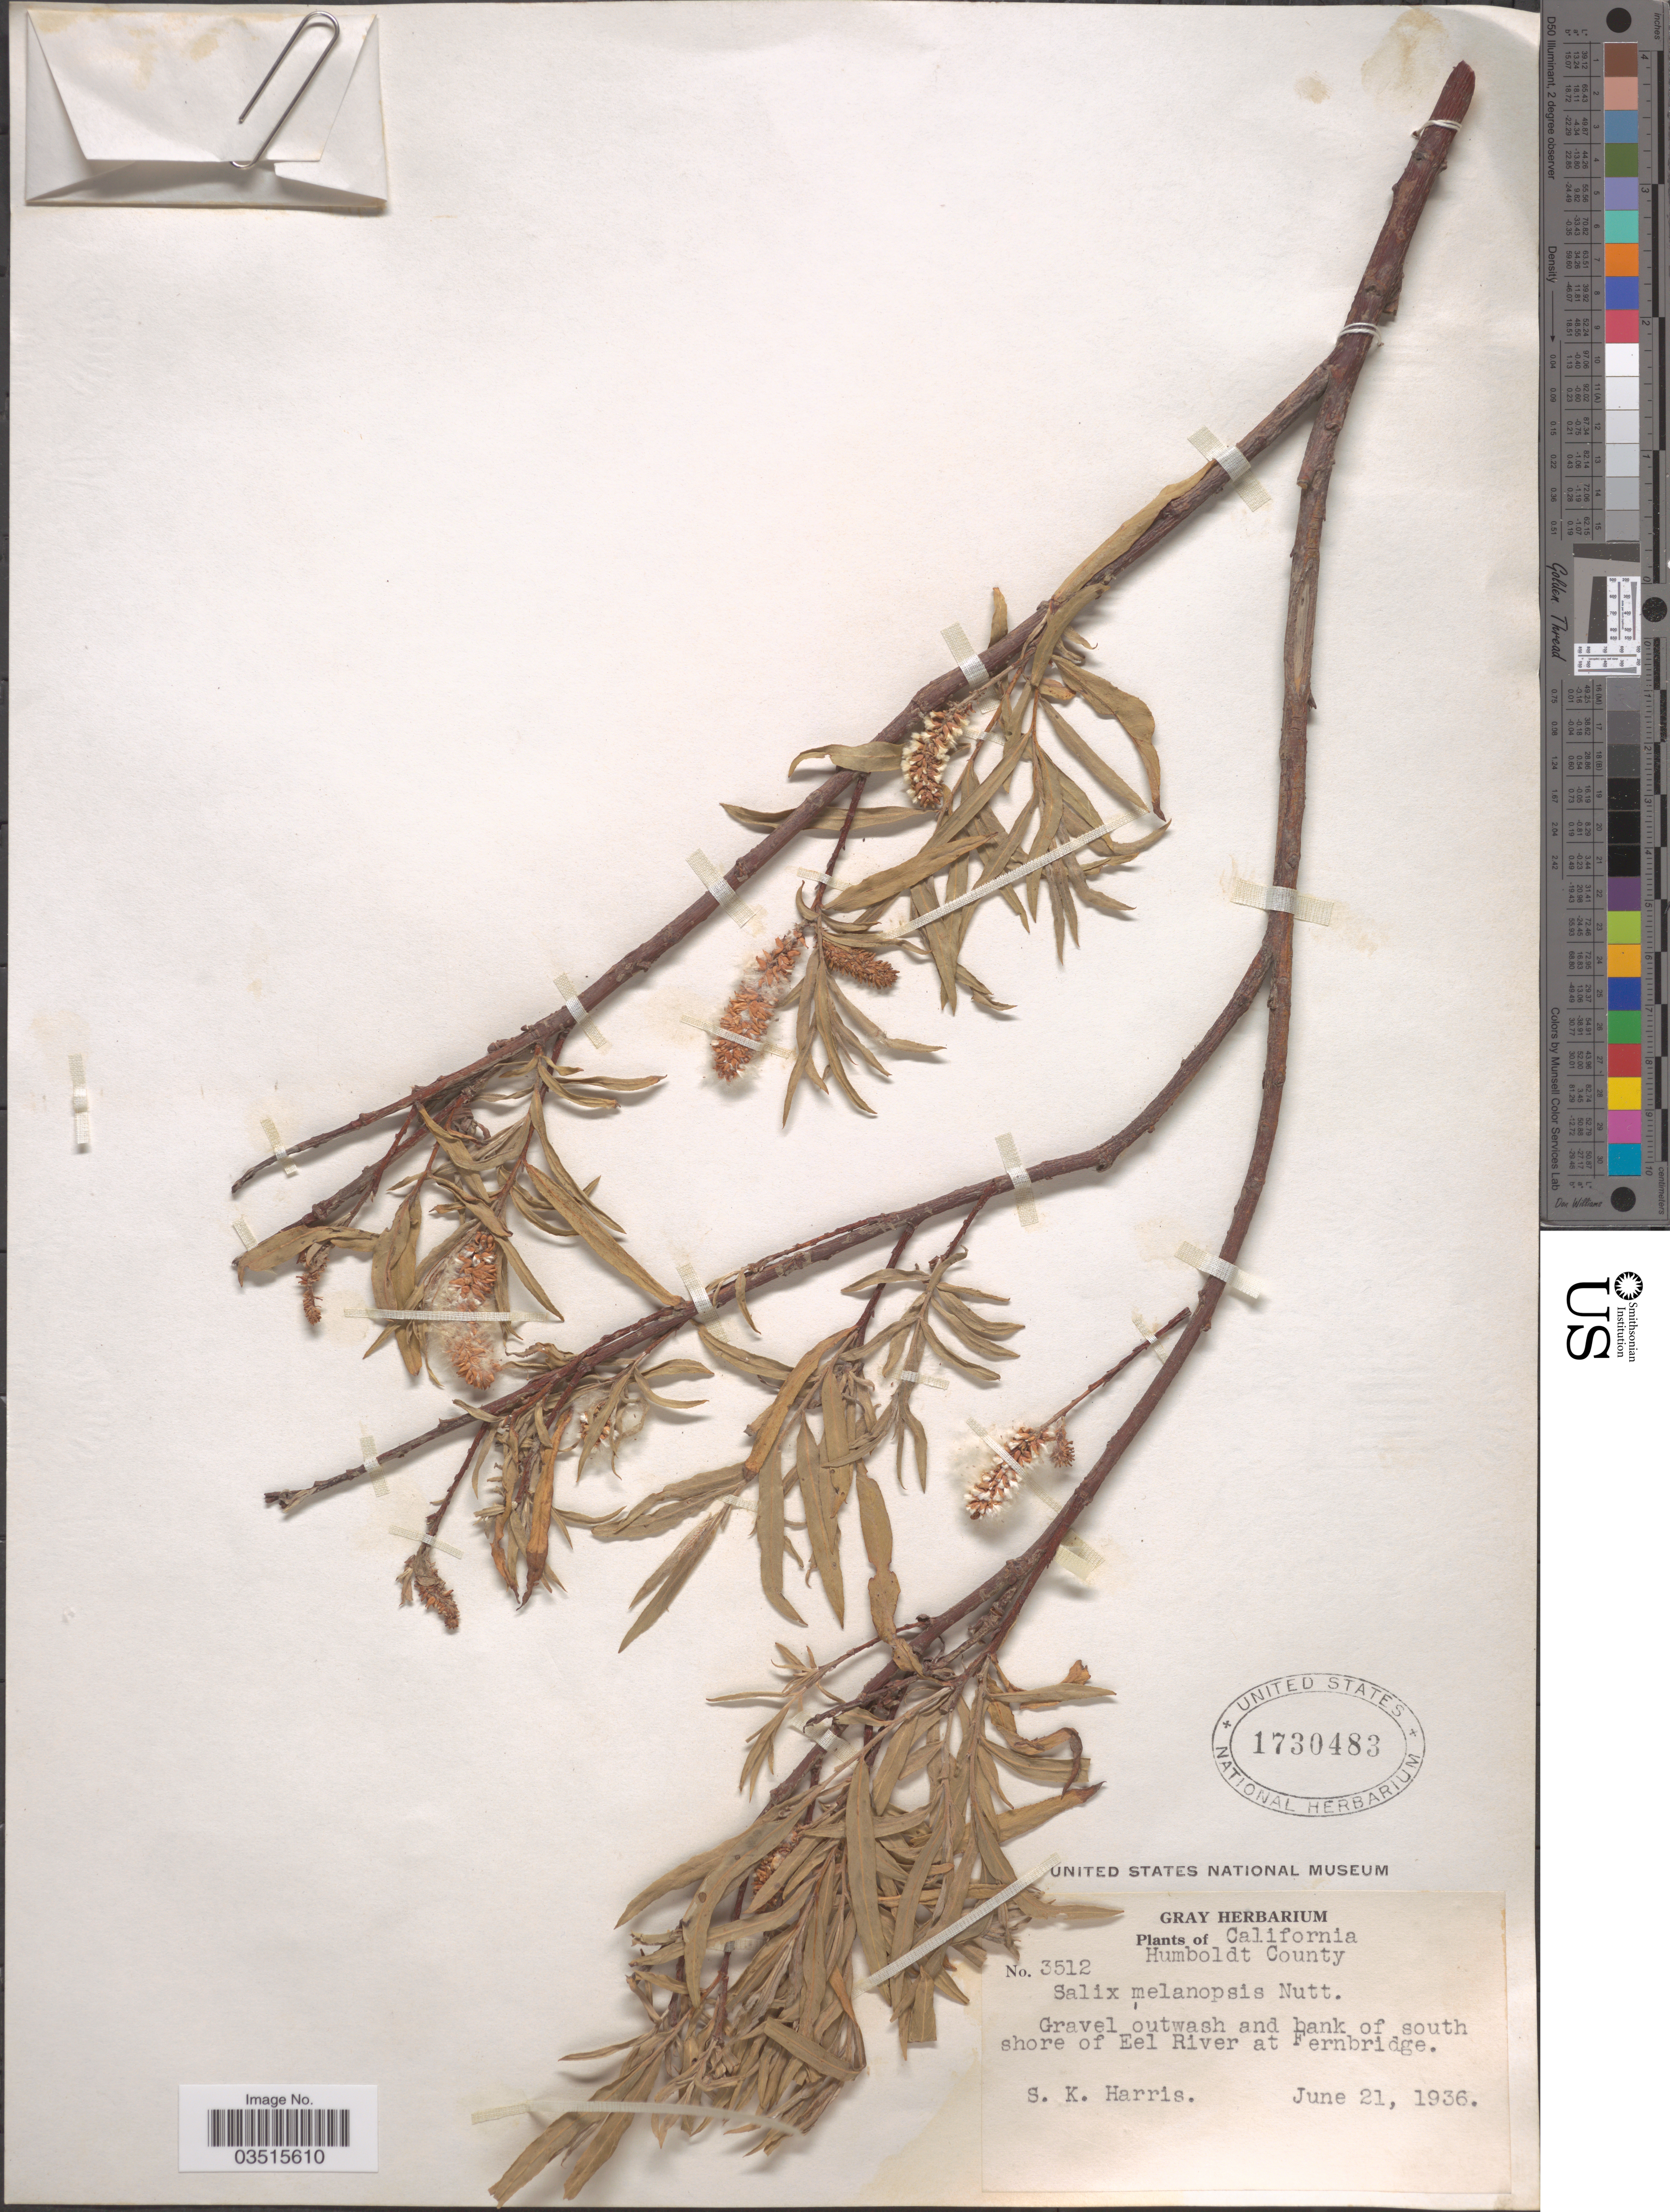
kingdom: Plantae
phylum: Tracheophyta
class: Magnoliopsida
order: Malpighiales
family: Salicaceae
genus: Salix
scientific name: Salix melanopsis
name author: Nutt.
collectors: S. K. Harris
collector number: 3512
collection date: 1936-06-21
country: United States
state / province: California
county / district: Humboldt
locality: Humboldt County. South shore of Eel River at Fernbridge.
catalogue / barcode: US 1730483